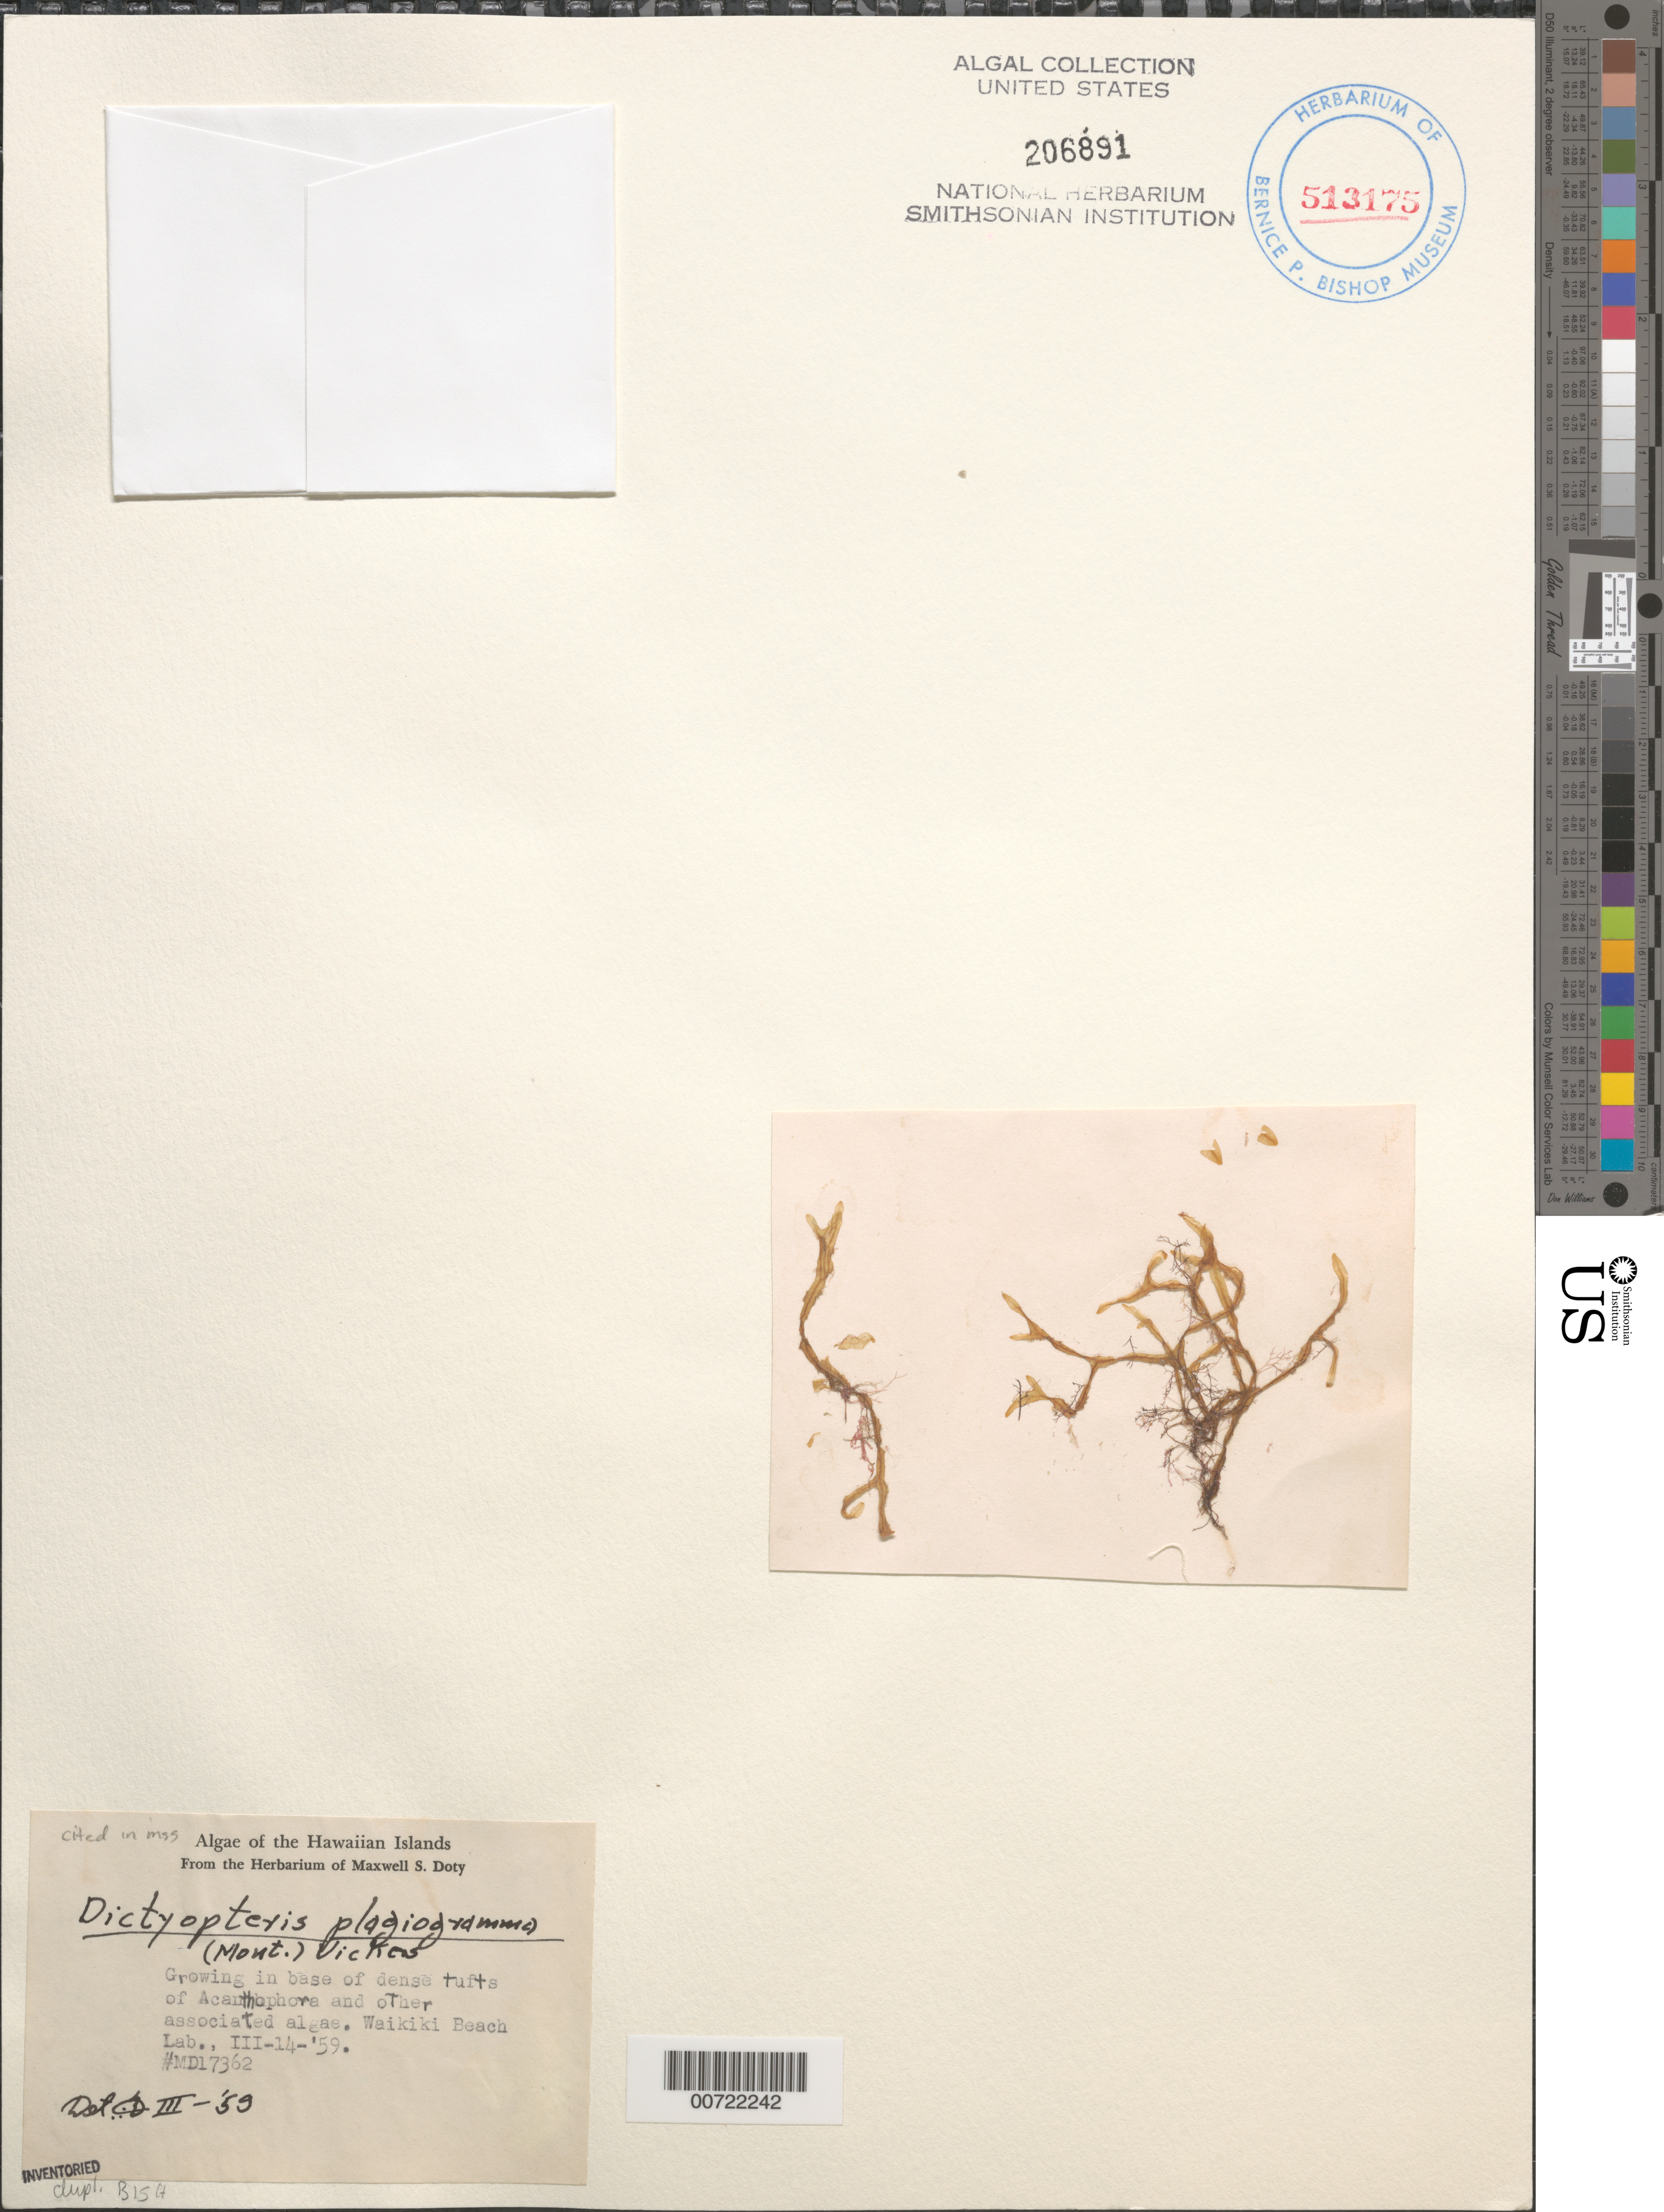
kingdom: Chromista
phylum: Ochrophyta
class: Phaeophyceae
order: Dictyotales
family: Dictyotaceae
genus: Dictyopteris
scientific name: Dictyopteris plagiogramma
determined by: Doty, M. S.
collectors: M. S. Doty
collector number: MSD 17362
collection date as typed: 14 Mar 1959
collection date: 1959-03-14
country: United States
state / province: Hawaii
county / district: Honolulu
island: Oahu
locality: Waikiki Beach laboratory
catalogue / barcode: US 206891